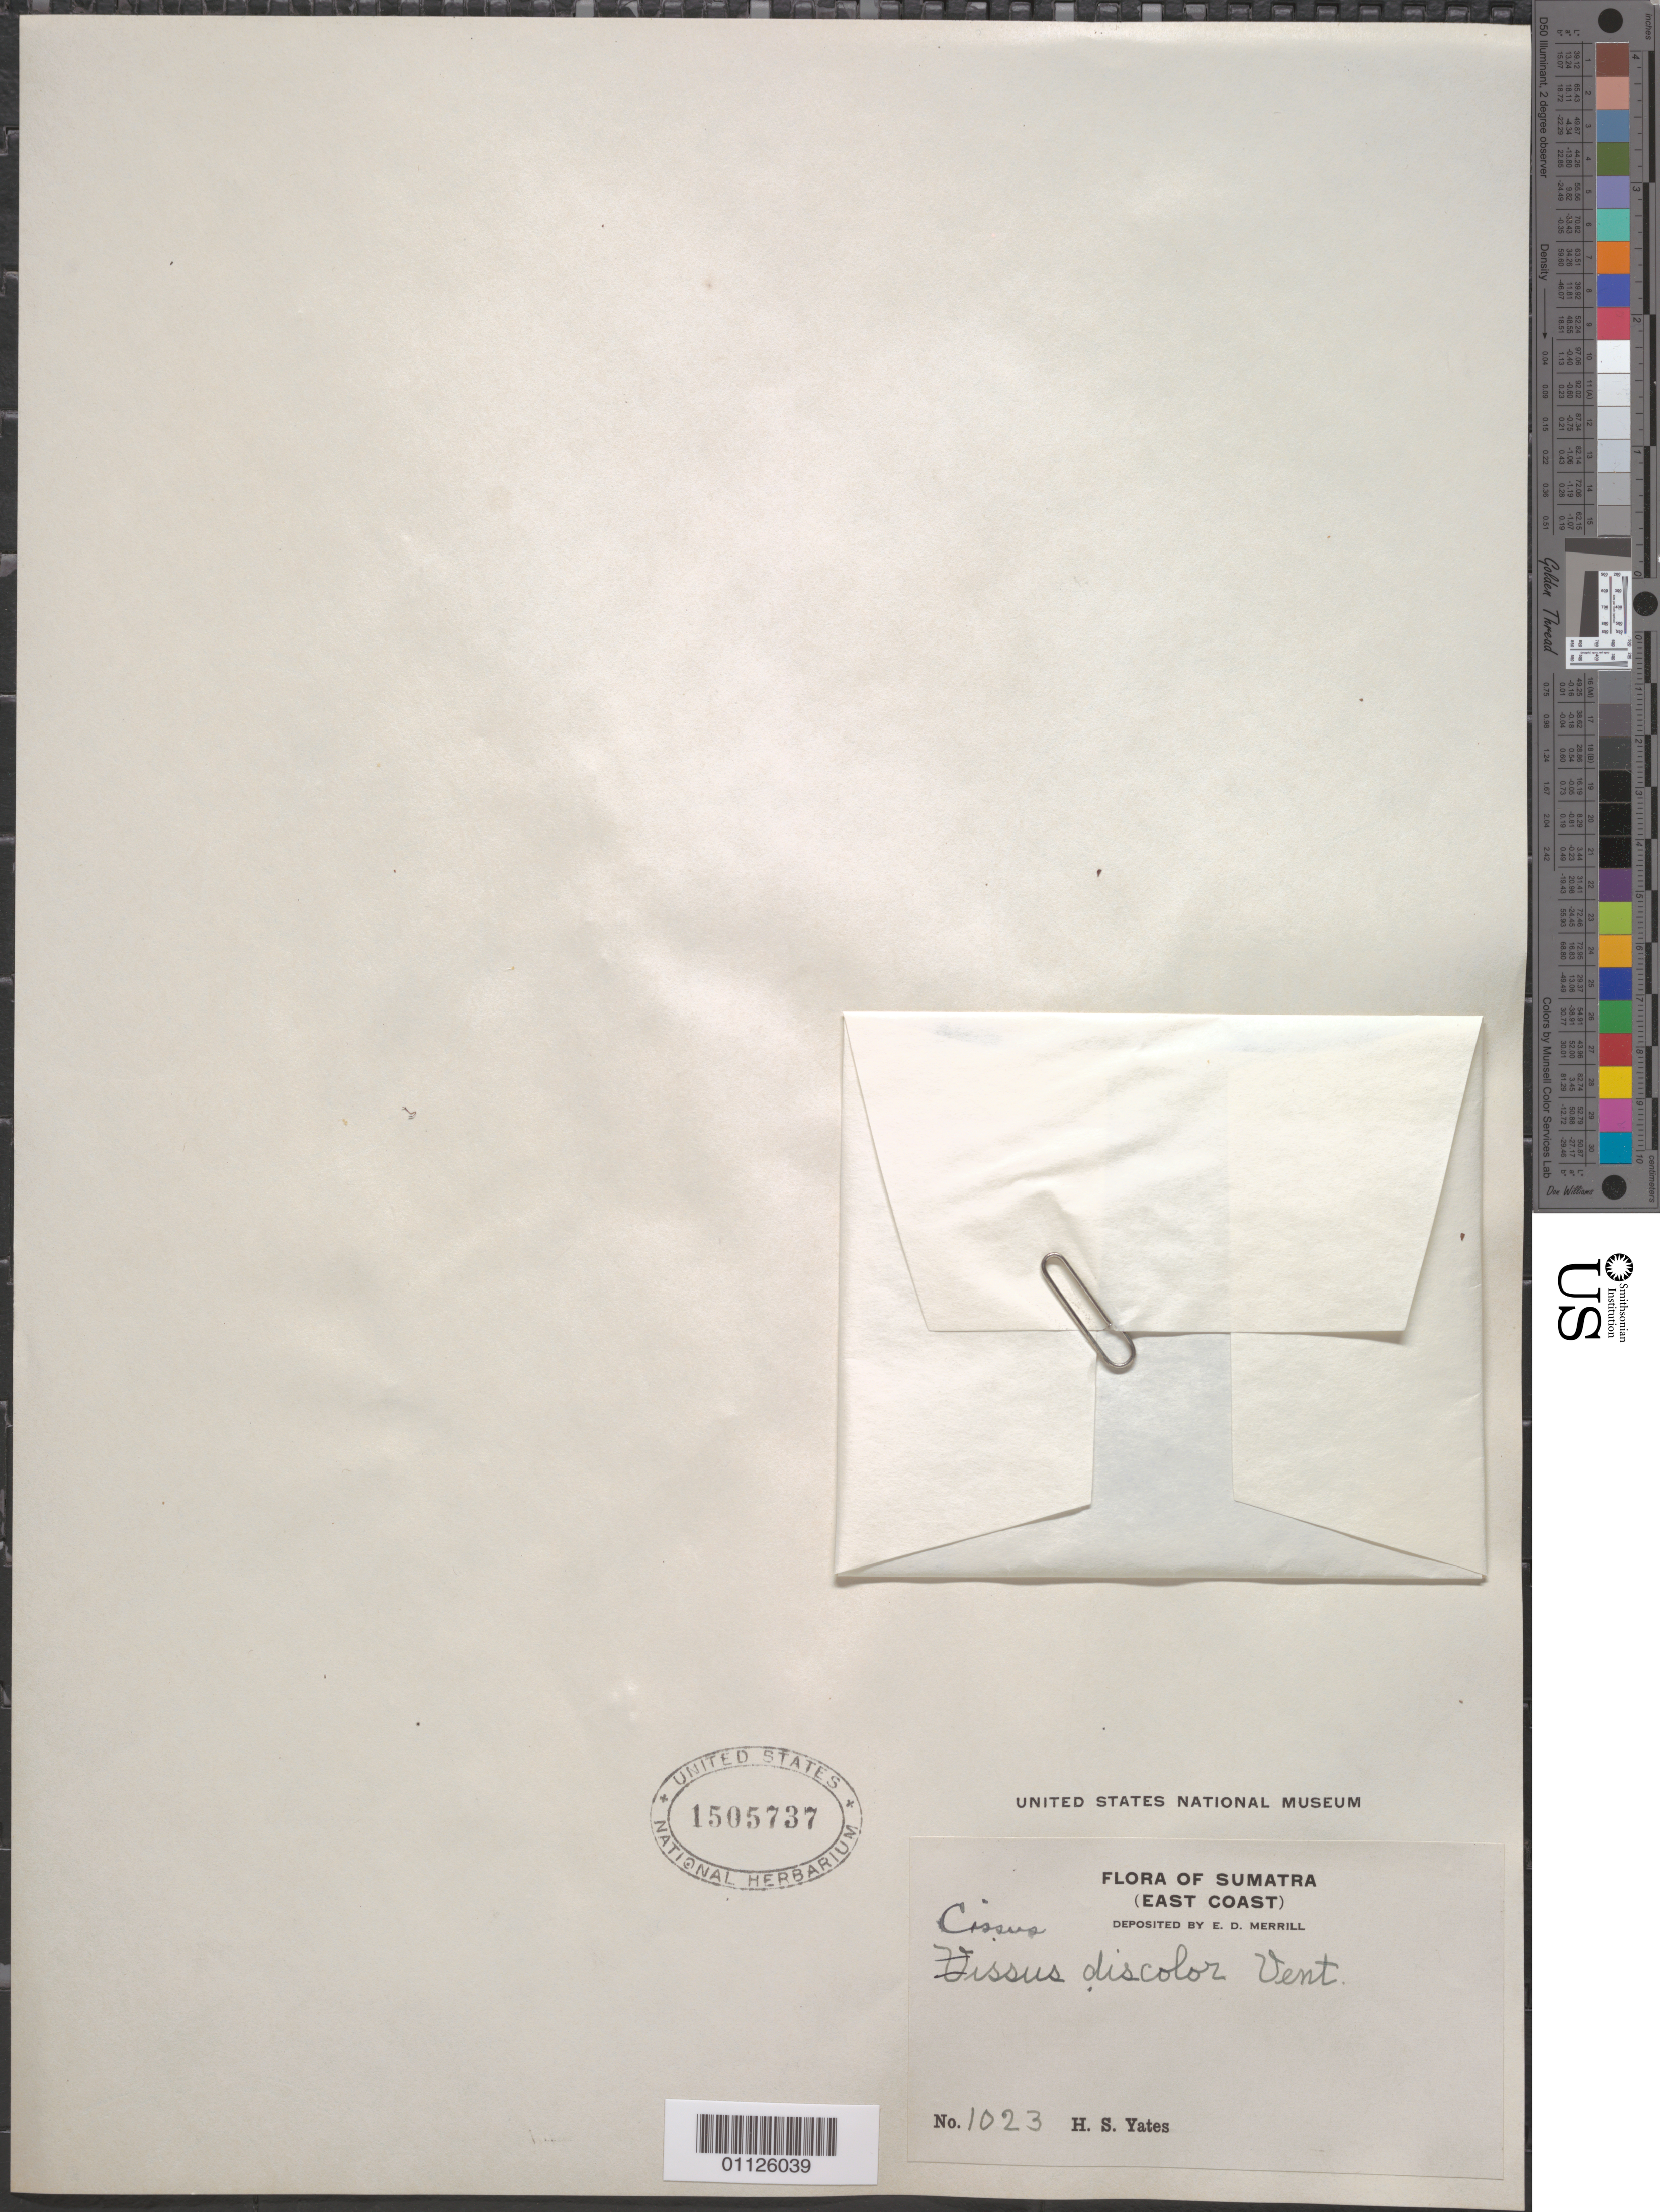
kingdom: Plantae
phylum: Tracheophyta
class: Magnoliopsida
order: Vitales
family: Vitaceae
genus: Cissus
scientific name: Cissus discolor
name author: Blume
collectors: H. S. Yates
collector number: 1023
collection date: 1890/1950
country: Indonesia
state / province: Sumatra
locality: E Coast.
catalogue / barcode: US 1505737